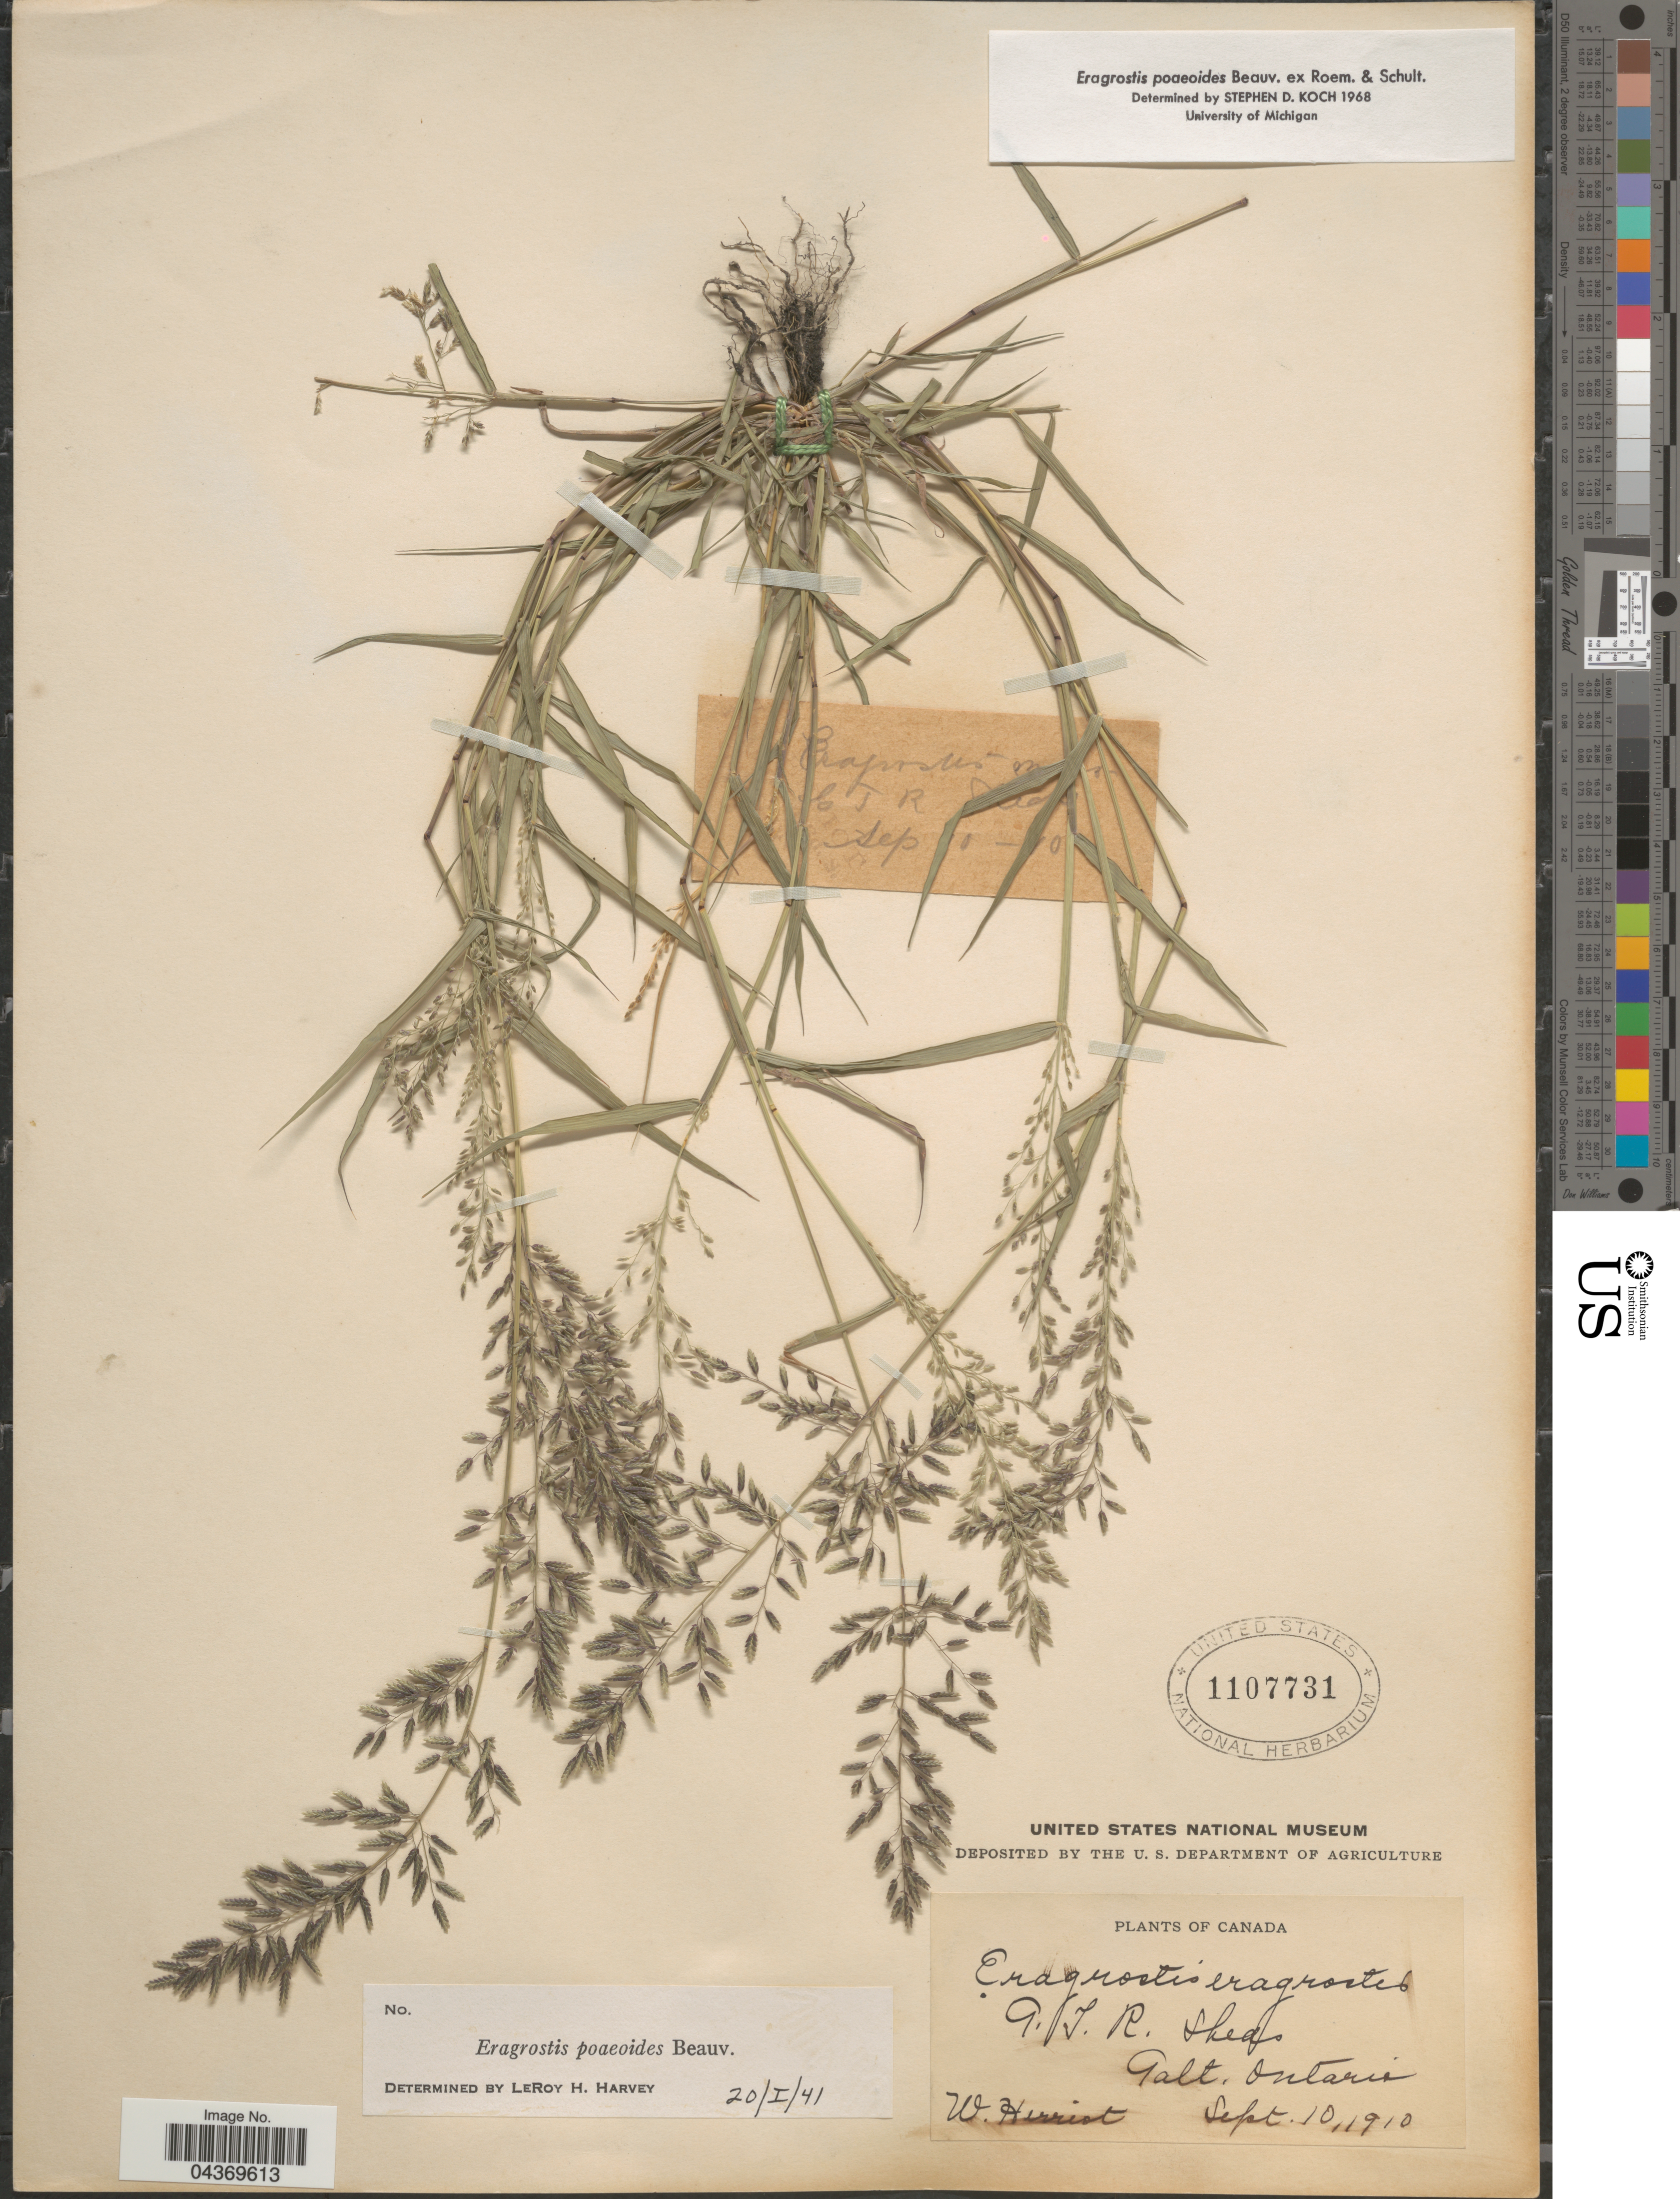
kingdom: Plantae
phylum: Tracheophyta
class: Liliopsida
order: Poales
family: Poaceae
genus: Eragrostis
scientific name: Eragrostis minor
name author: Host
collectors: W. Herriot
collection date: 1910-09-10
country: Canada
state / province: Ontario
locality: G. J. R. Sheds. Galt.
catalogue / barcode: US 1107731